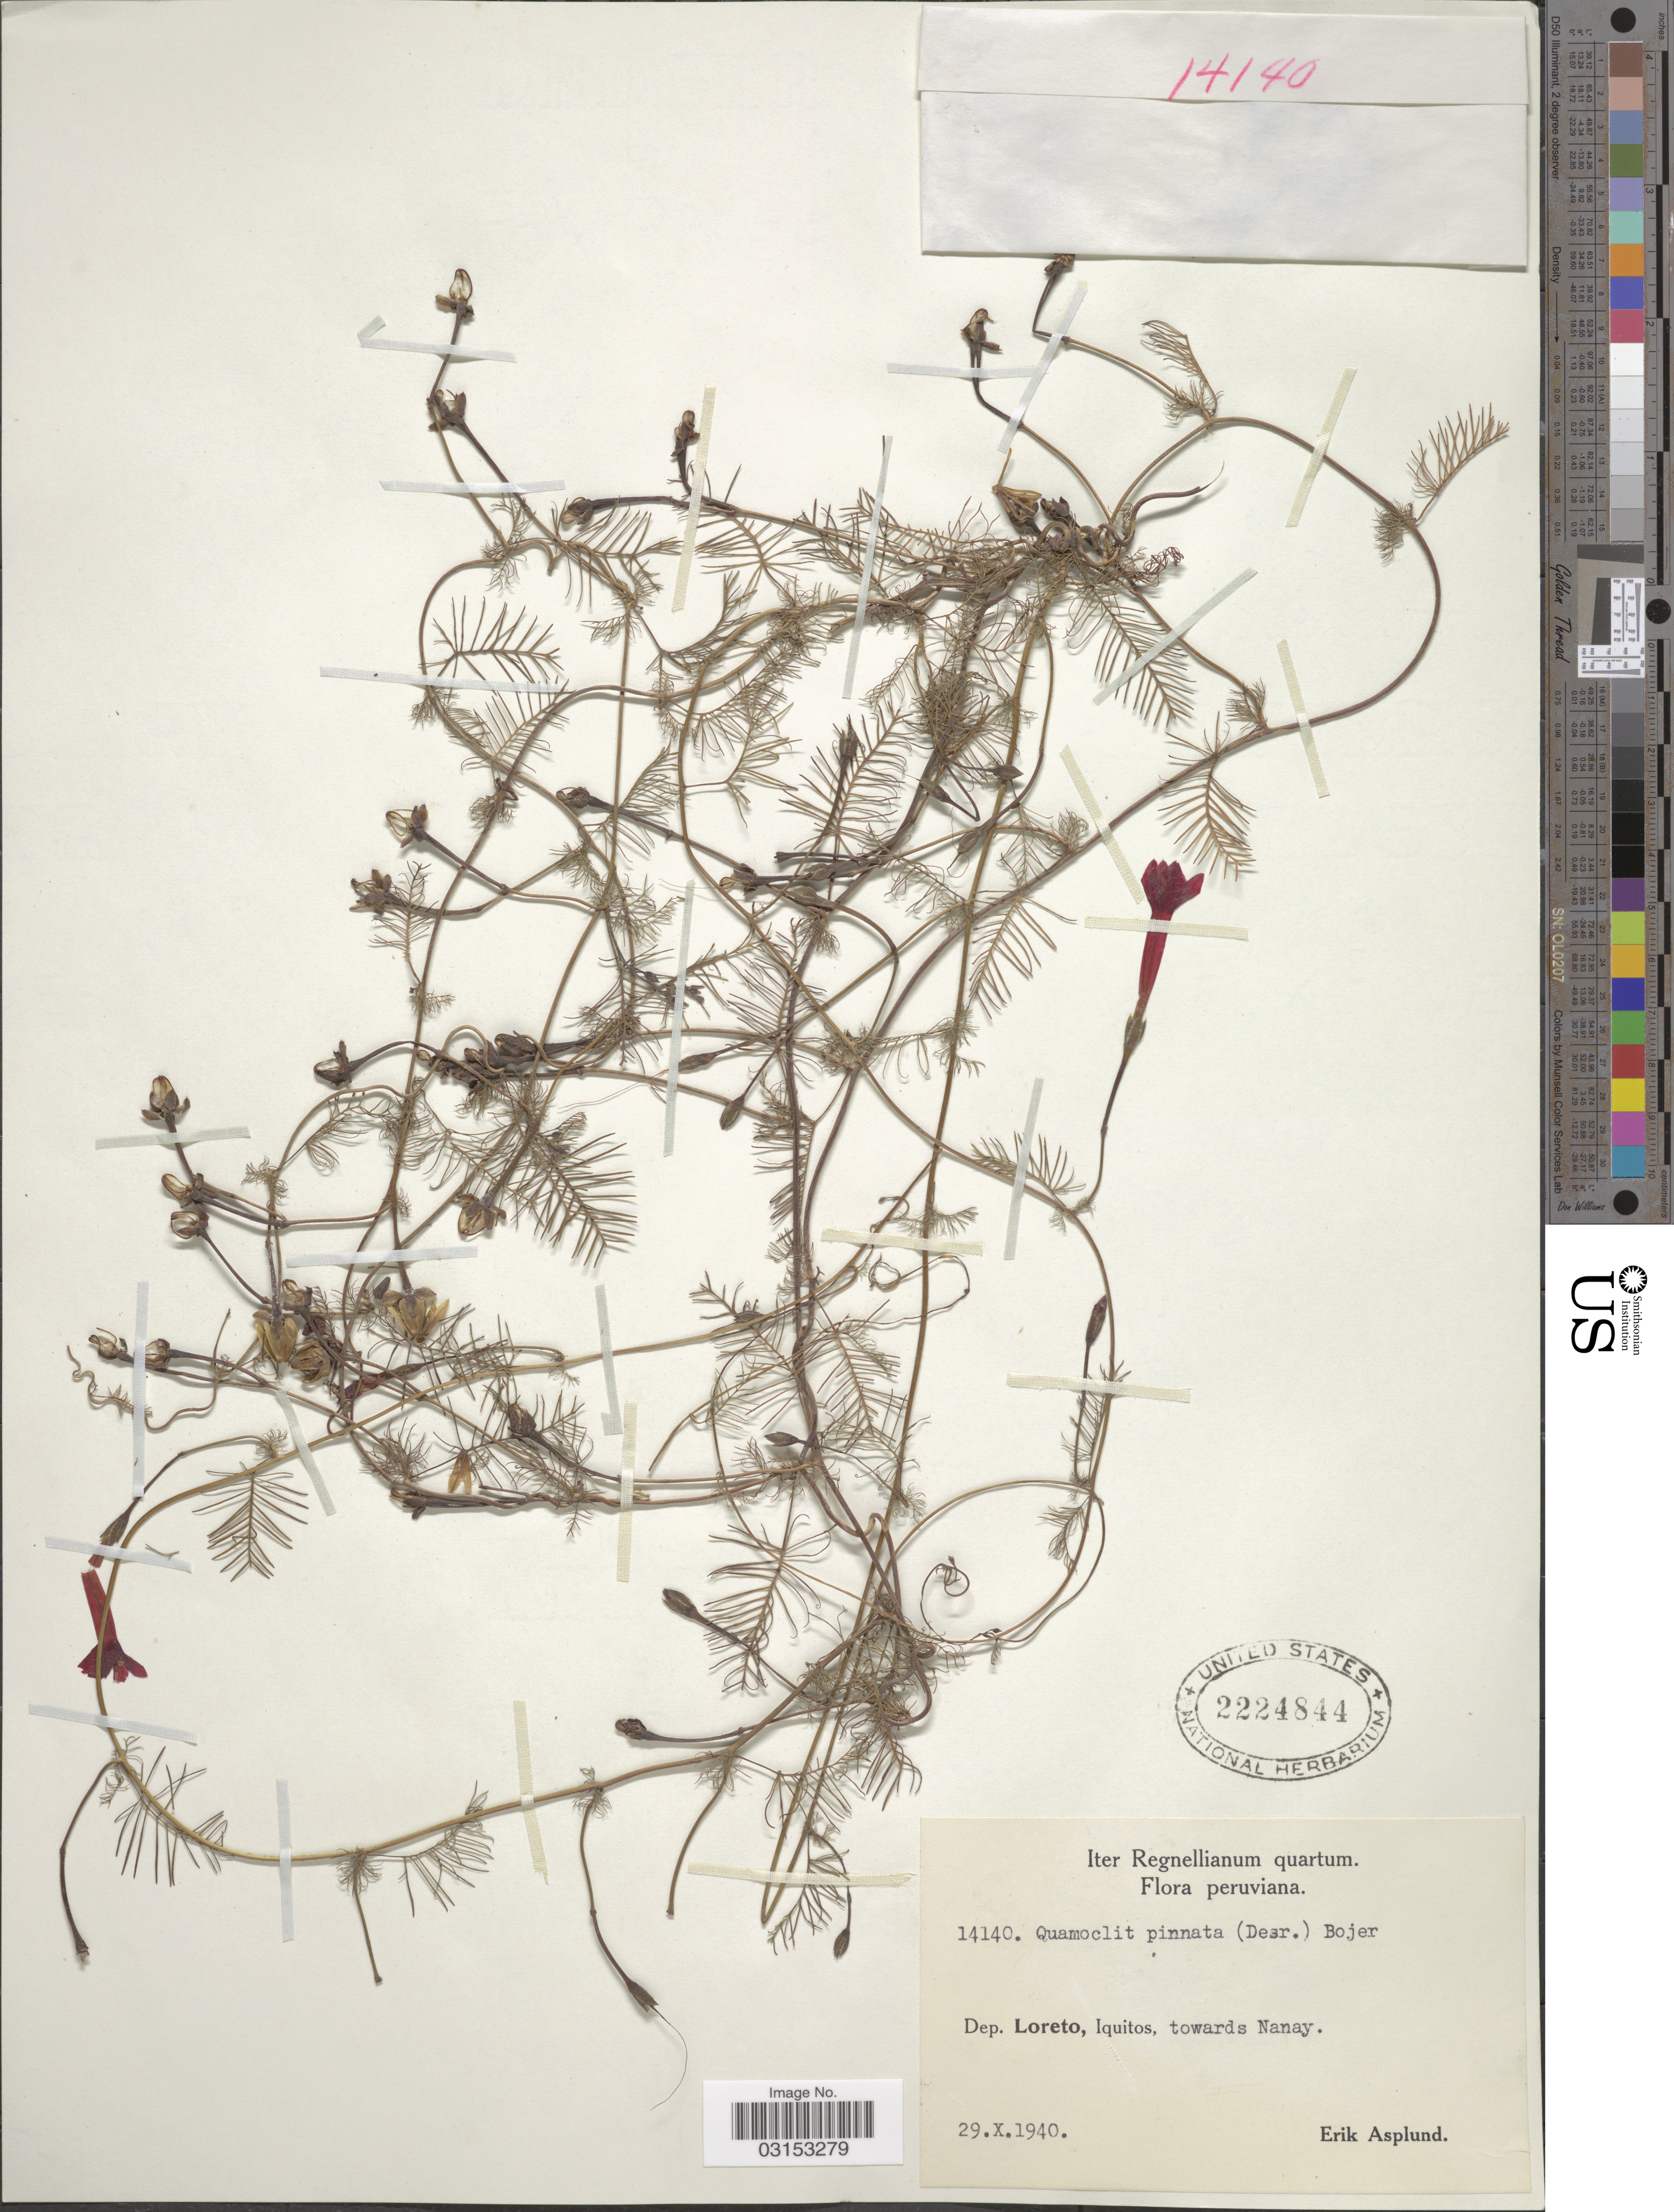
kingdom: Plantae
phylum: Tracheophyta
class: Magnoliopsida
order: Solanales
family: Convolvulaceae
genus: Ipomoea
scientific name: Ipomoea quamoclit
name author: L.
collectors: E. Asplund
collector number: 14140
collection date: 1940-10-29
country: Peru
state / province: Loreto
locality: Dep. Loreto, Iquitos, towards Nanay.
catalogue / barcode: US 2224844